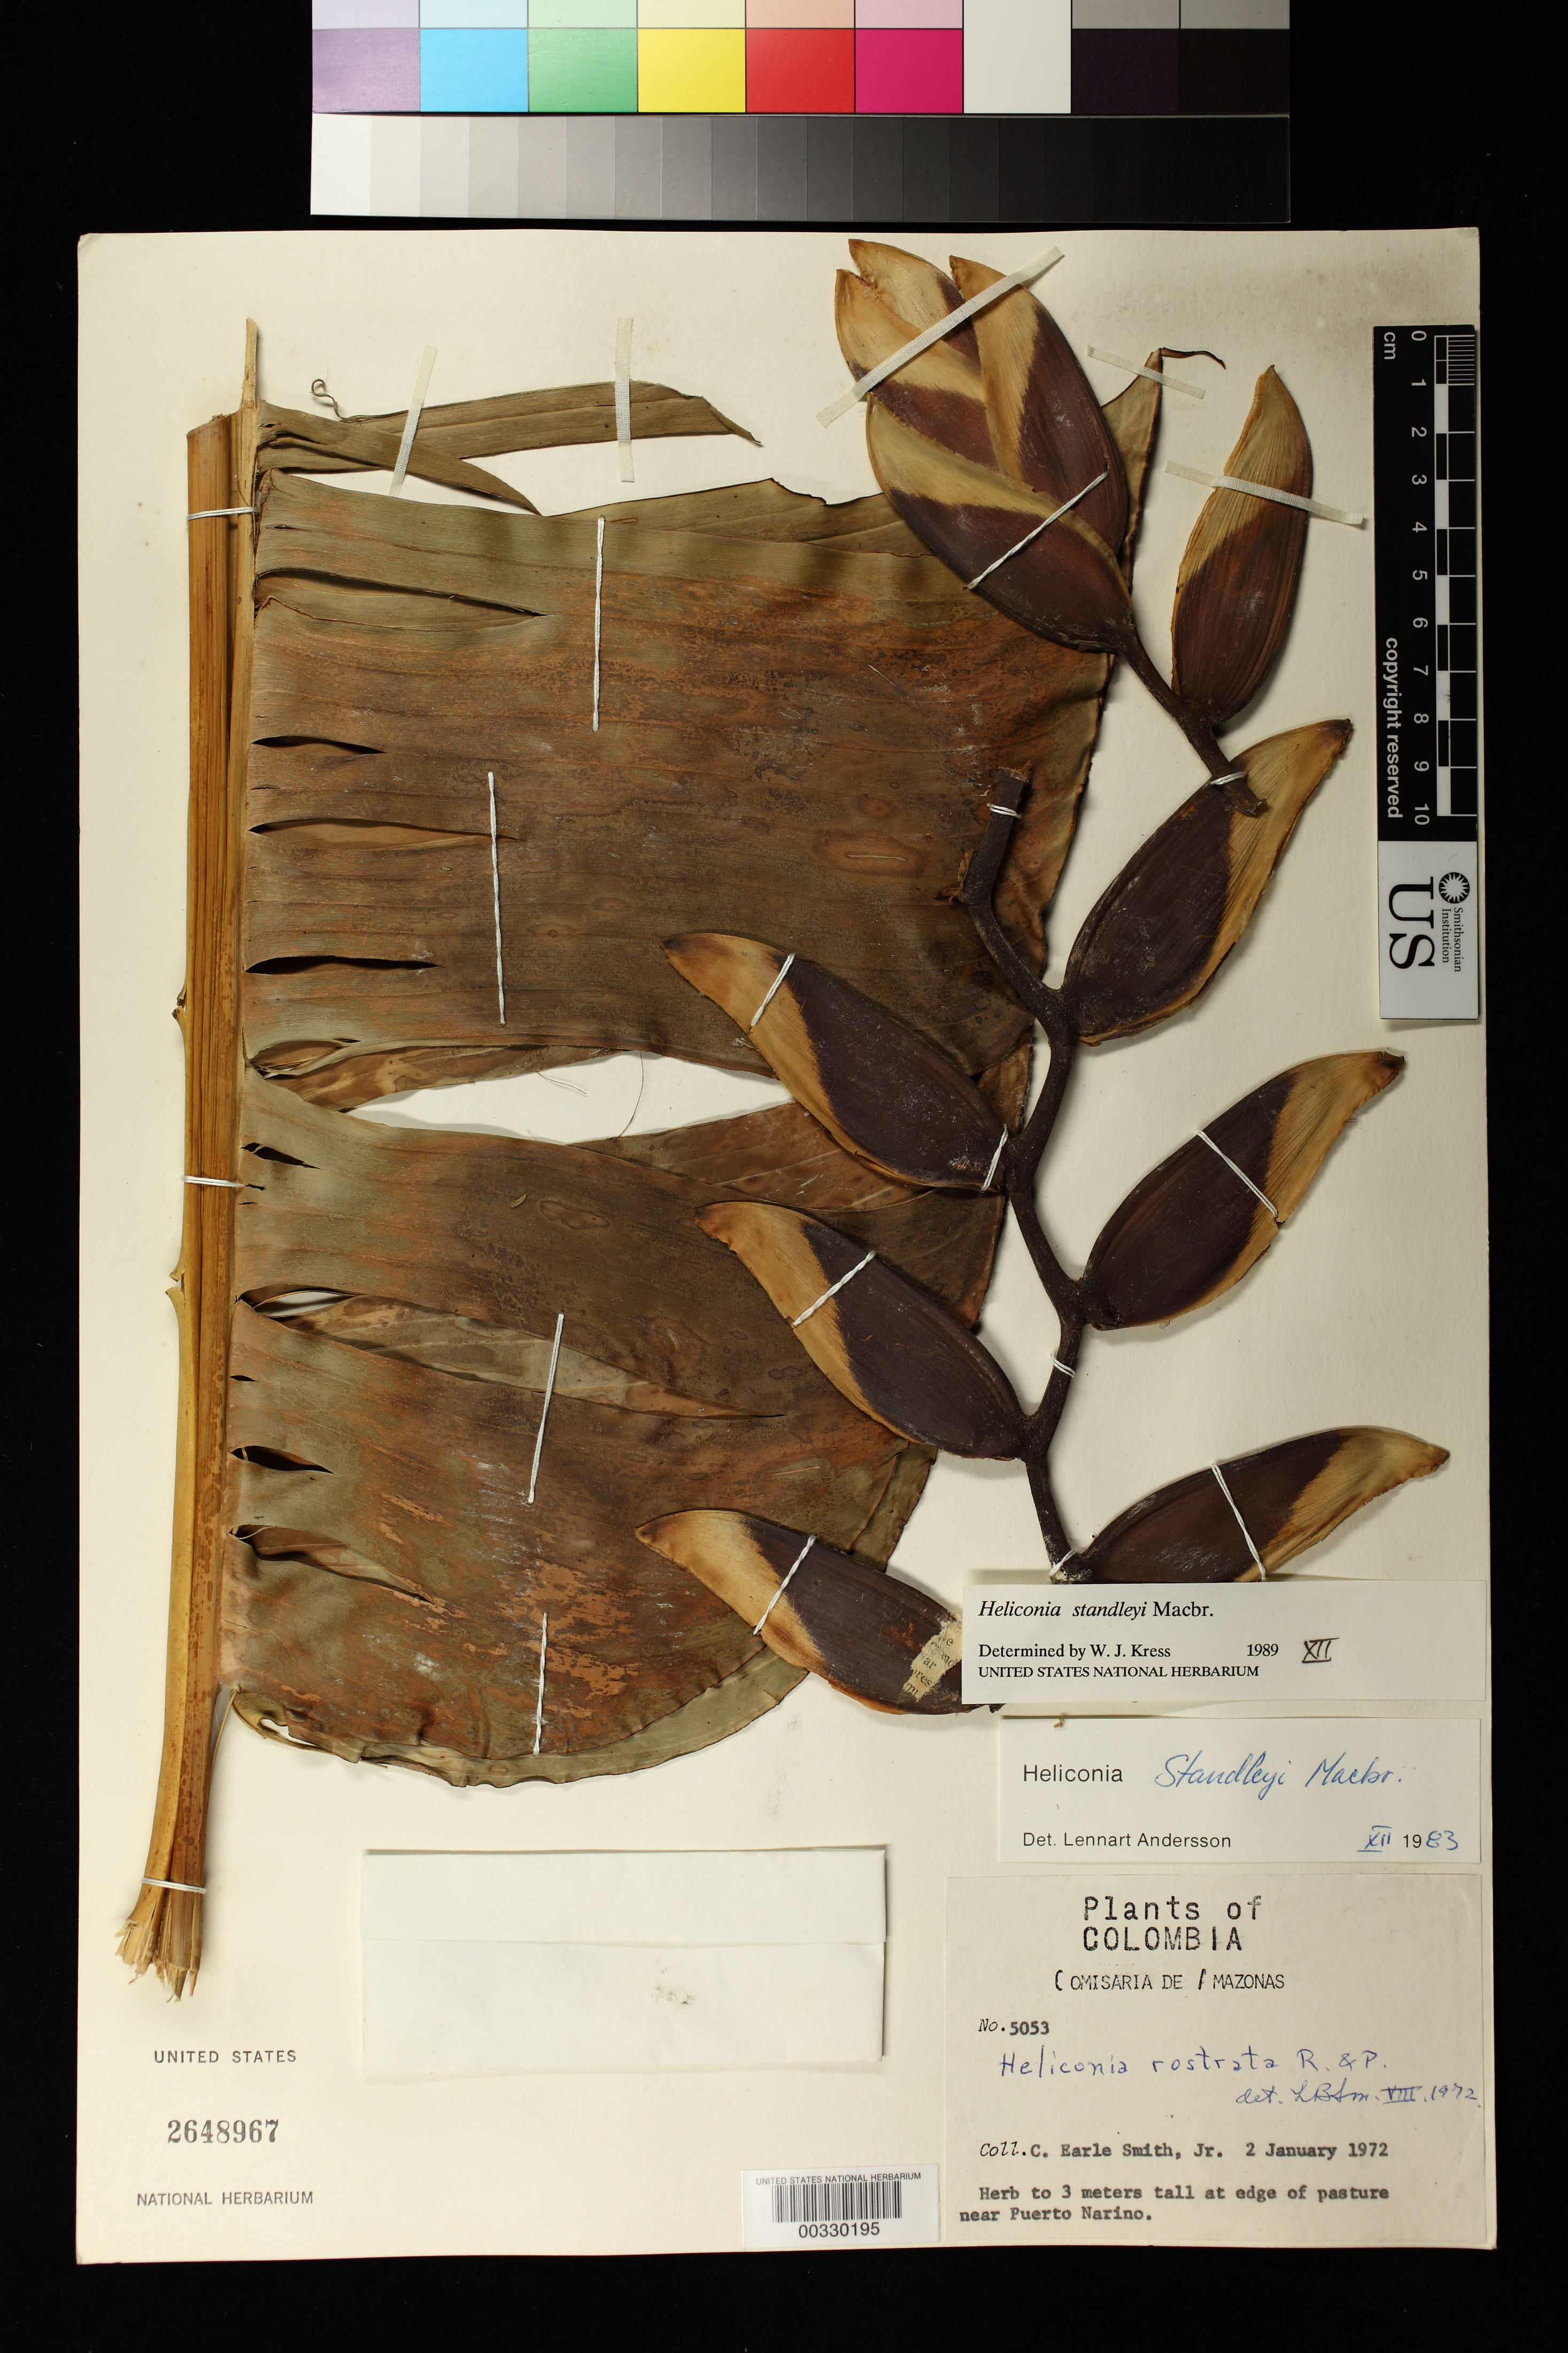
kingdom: Plantae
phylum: Tracheophyta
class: Liliopsida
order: Zingiberales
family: Heliconiaceae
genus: Heliconia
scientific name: Heliconia standleyi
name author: J.F. Macbr.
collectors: C. E. Smith Jr.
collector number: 5053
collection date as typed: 02 Jan 1972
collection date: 1972-01-02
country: Colombia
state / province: Amazônas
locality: At edge of pasture near Puerto Narino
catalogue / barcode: US 2648967